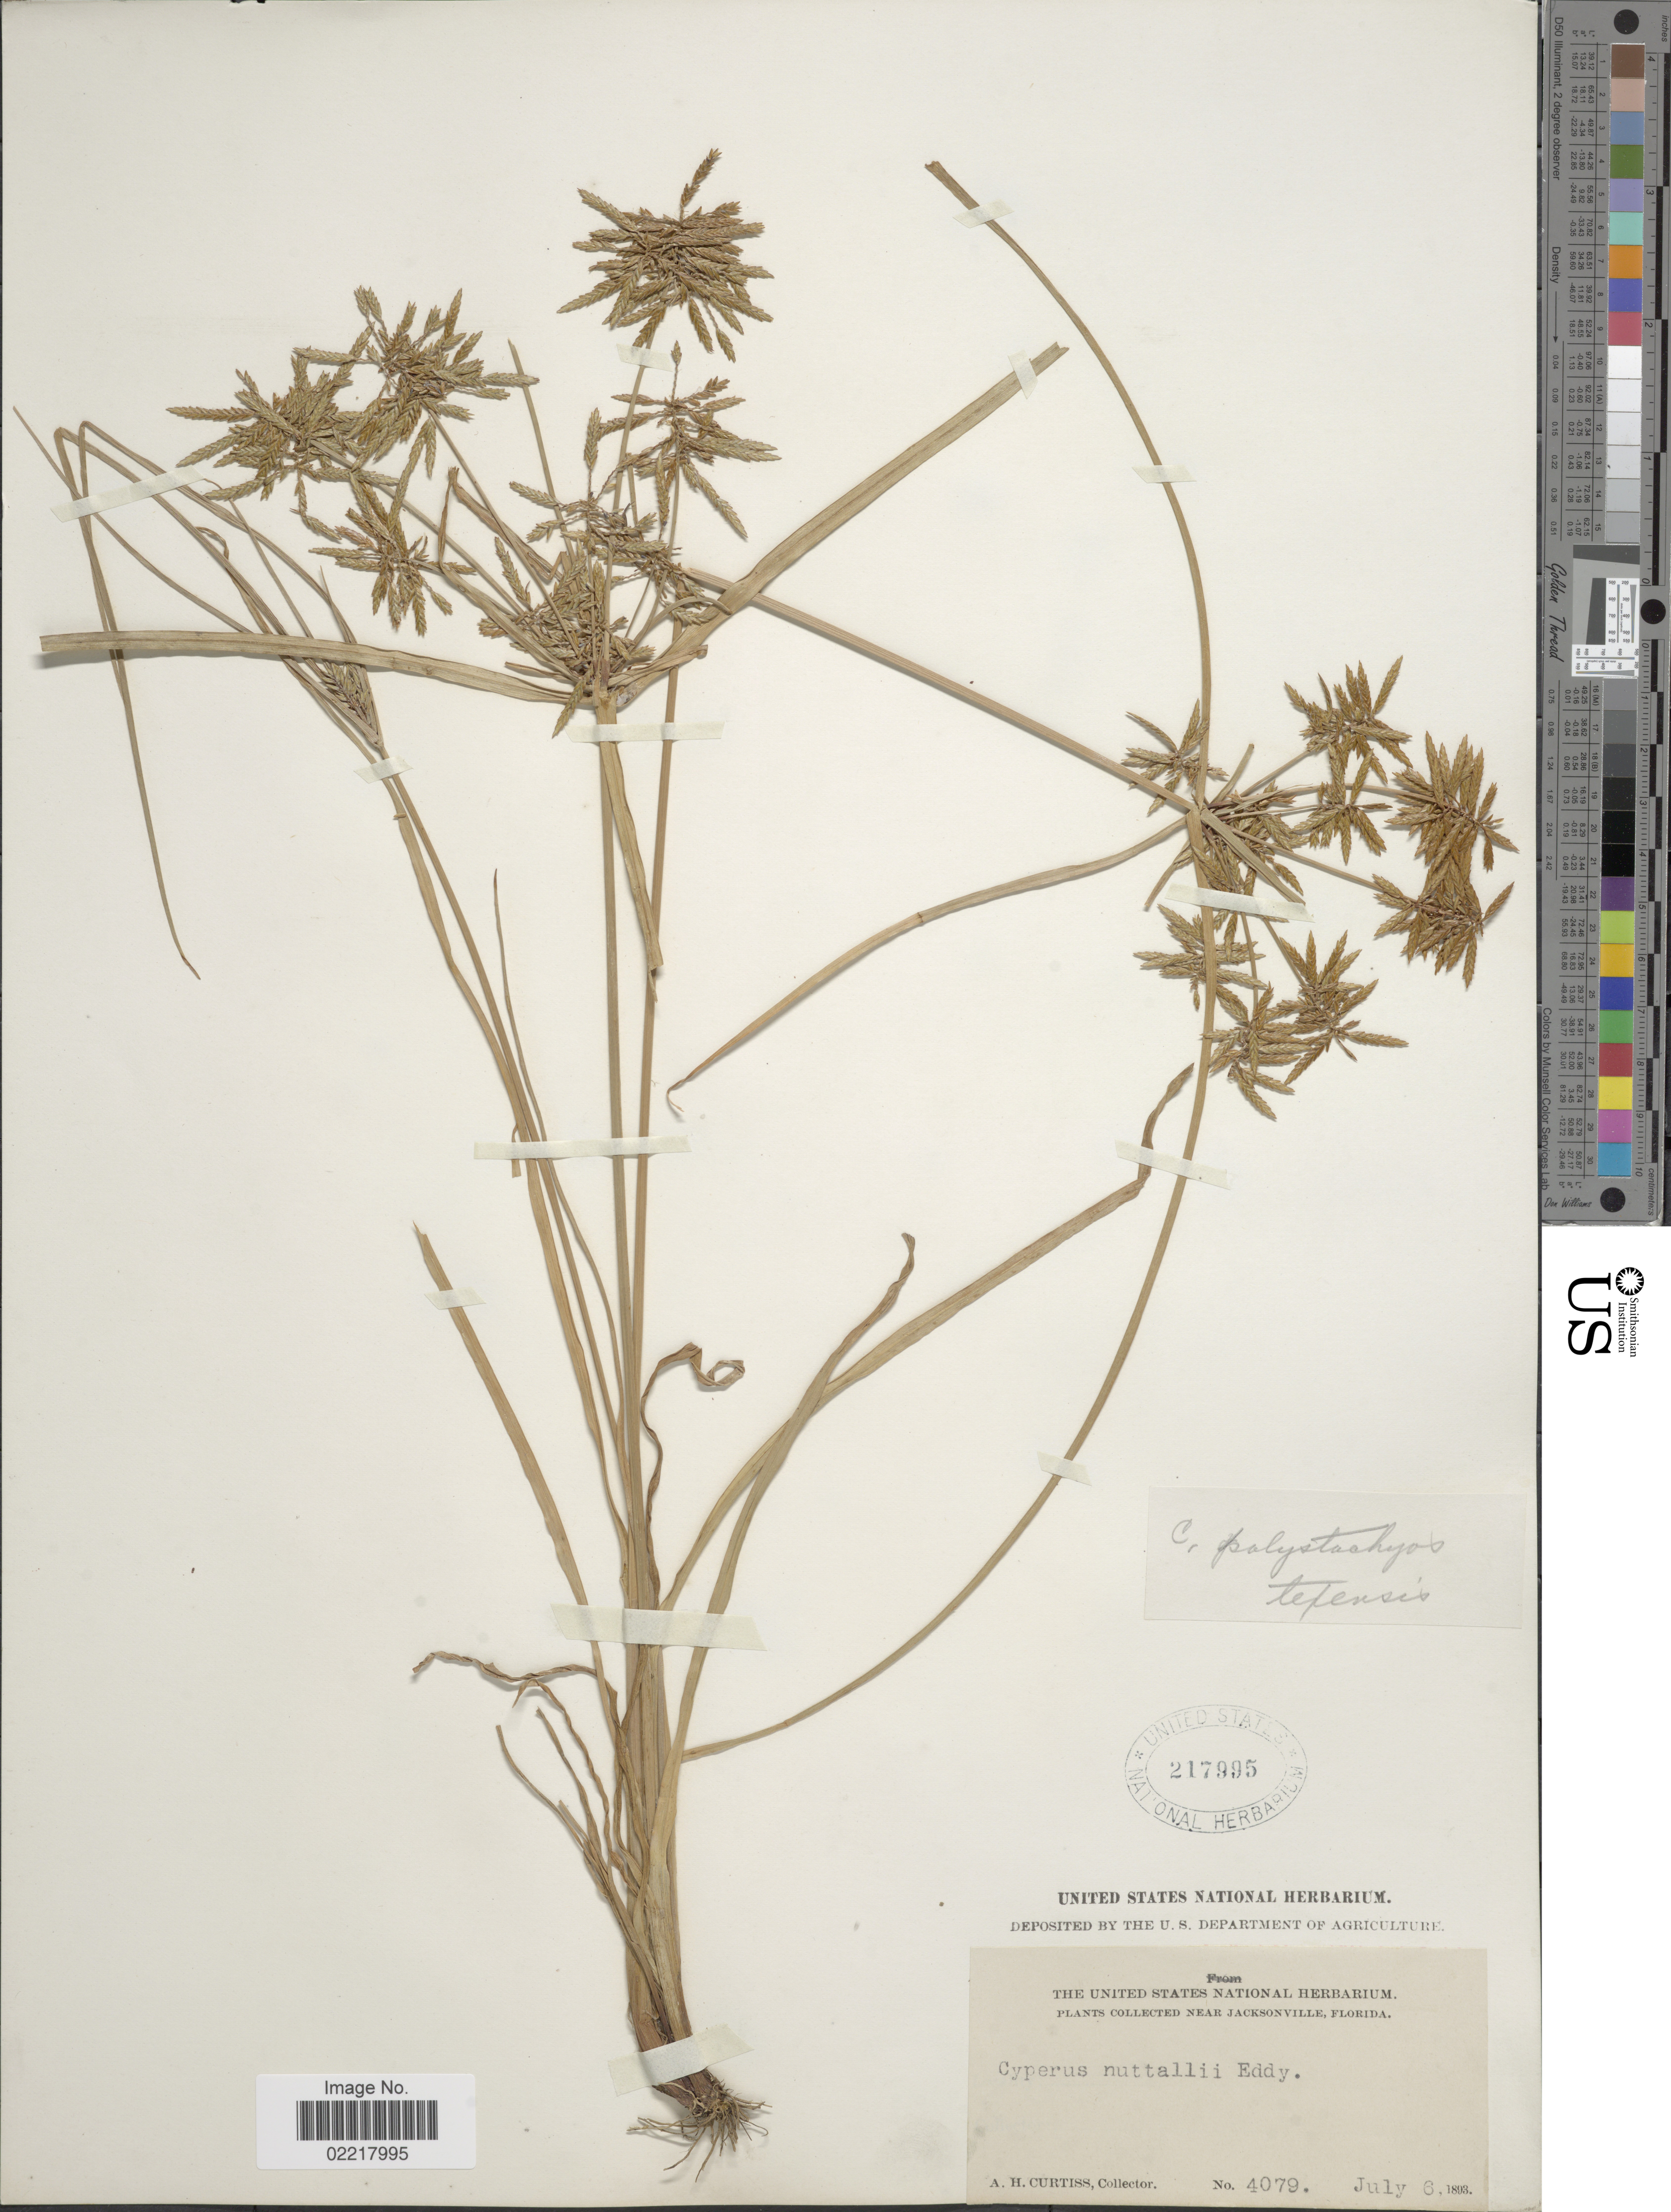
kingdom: Plantae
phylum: Tracheophyta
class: Liliopsida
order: Poales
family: Cyperaceae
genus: Cyperus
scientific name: Cyperus polystachyos var. texensis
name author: (Torr.) Fernald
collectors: A. H. Curtiss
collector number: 4079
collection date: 1893-07-06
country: United States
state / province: Florida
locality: Near Jacksonville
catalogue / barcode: US 217995